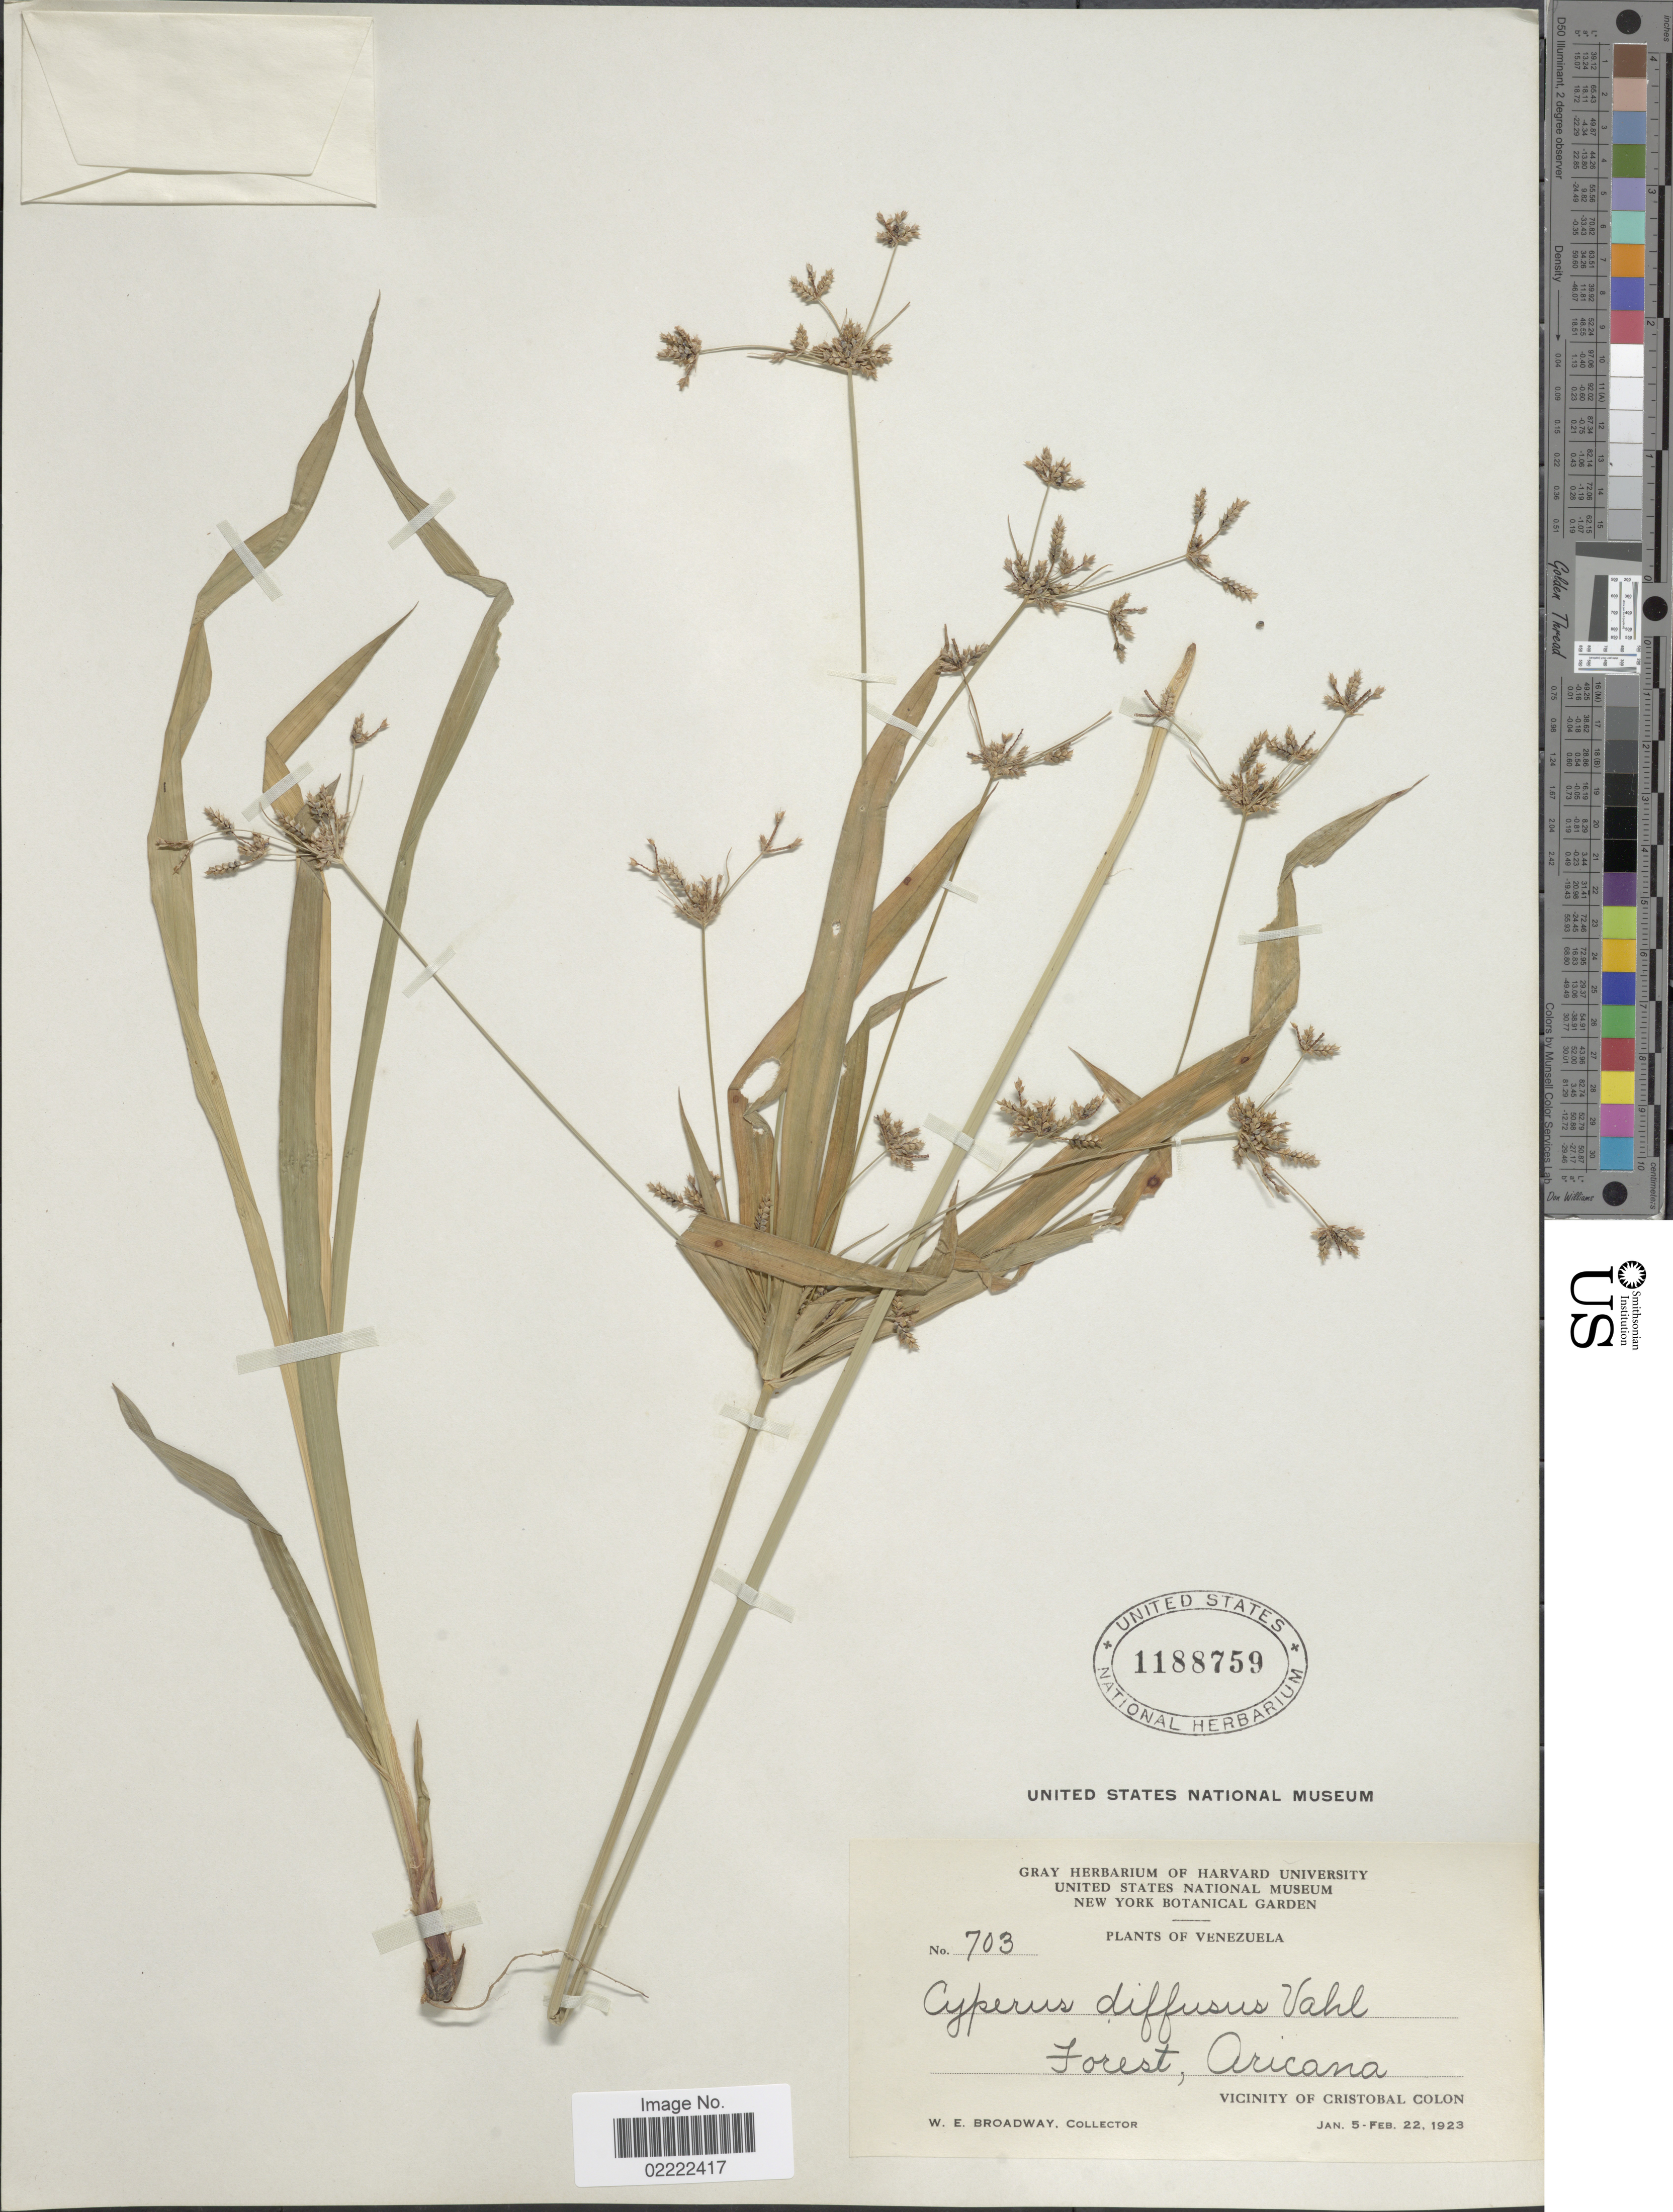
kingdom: Plantae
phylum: Tracheophyta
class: Liliopsida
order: Poales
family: Cyperaceae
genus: Cyperus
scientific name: Cyperus laxus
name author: Lam.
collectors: W. E. Broadway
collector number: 703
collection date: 1923-01-05/1923-02-22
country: Venezuela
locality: Forest, Aricana. Vicinity of Cristobal Colon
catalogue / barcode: US 1188759